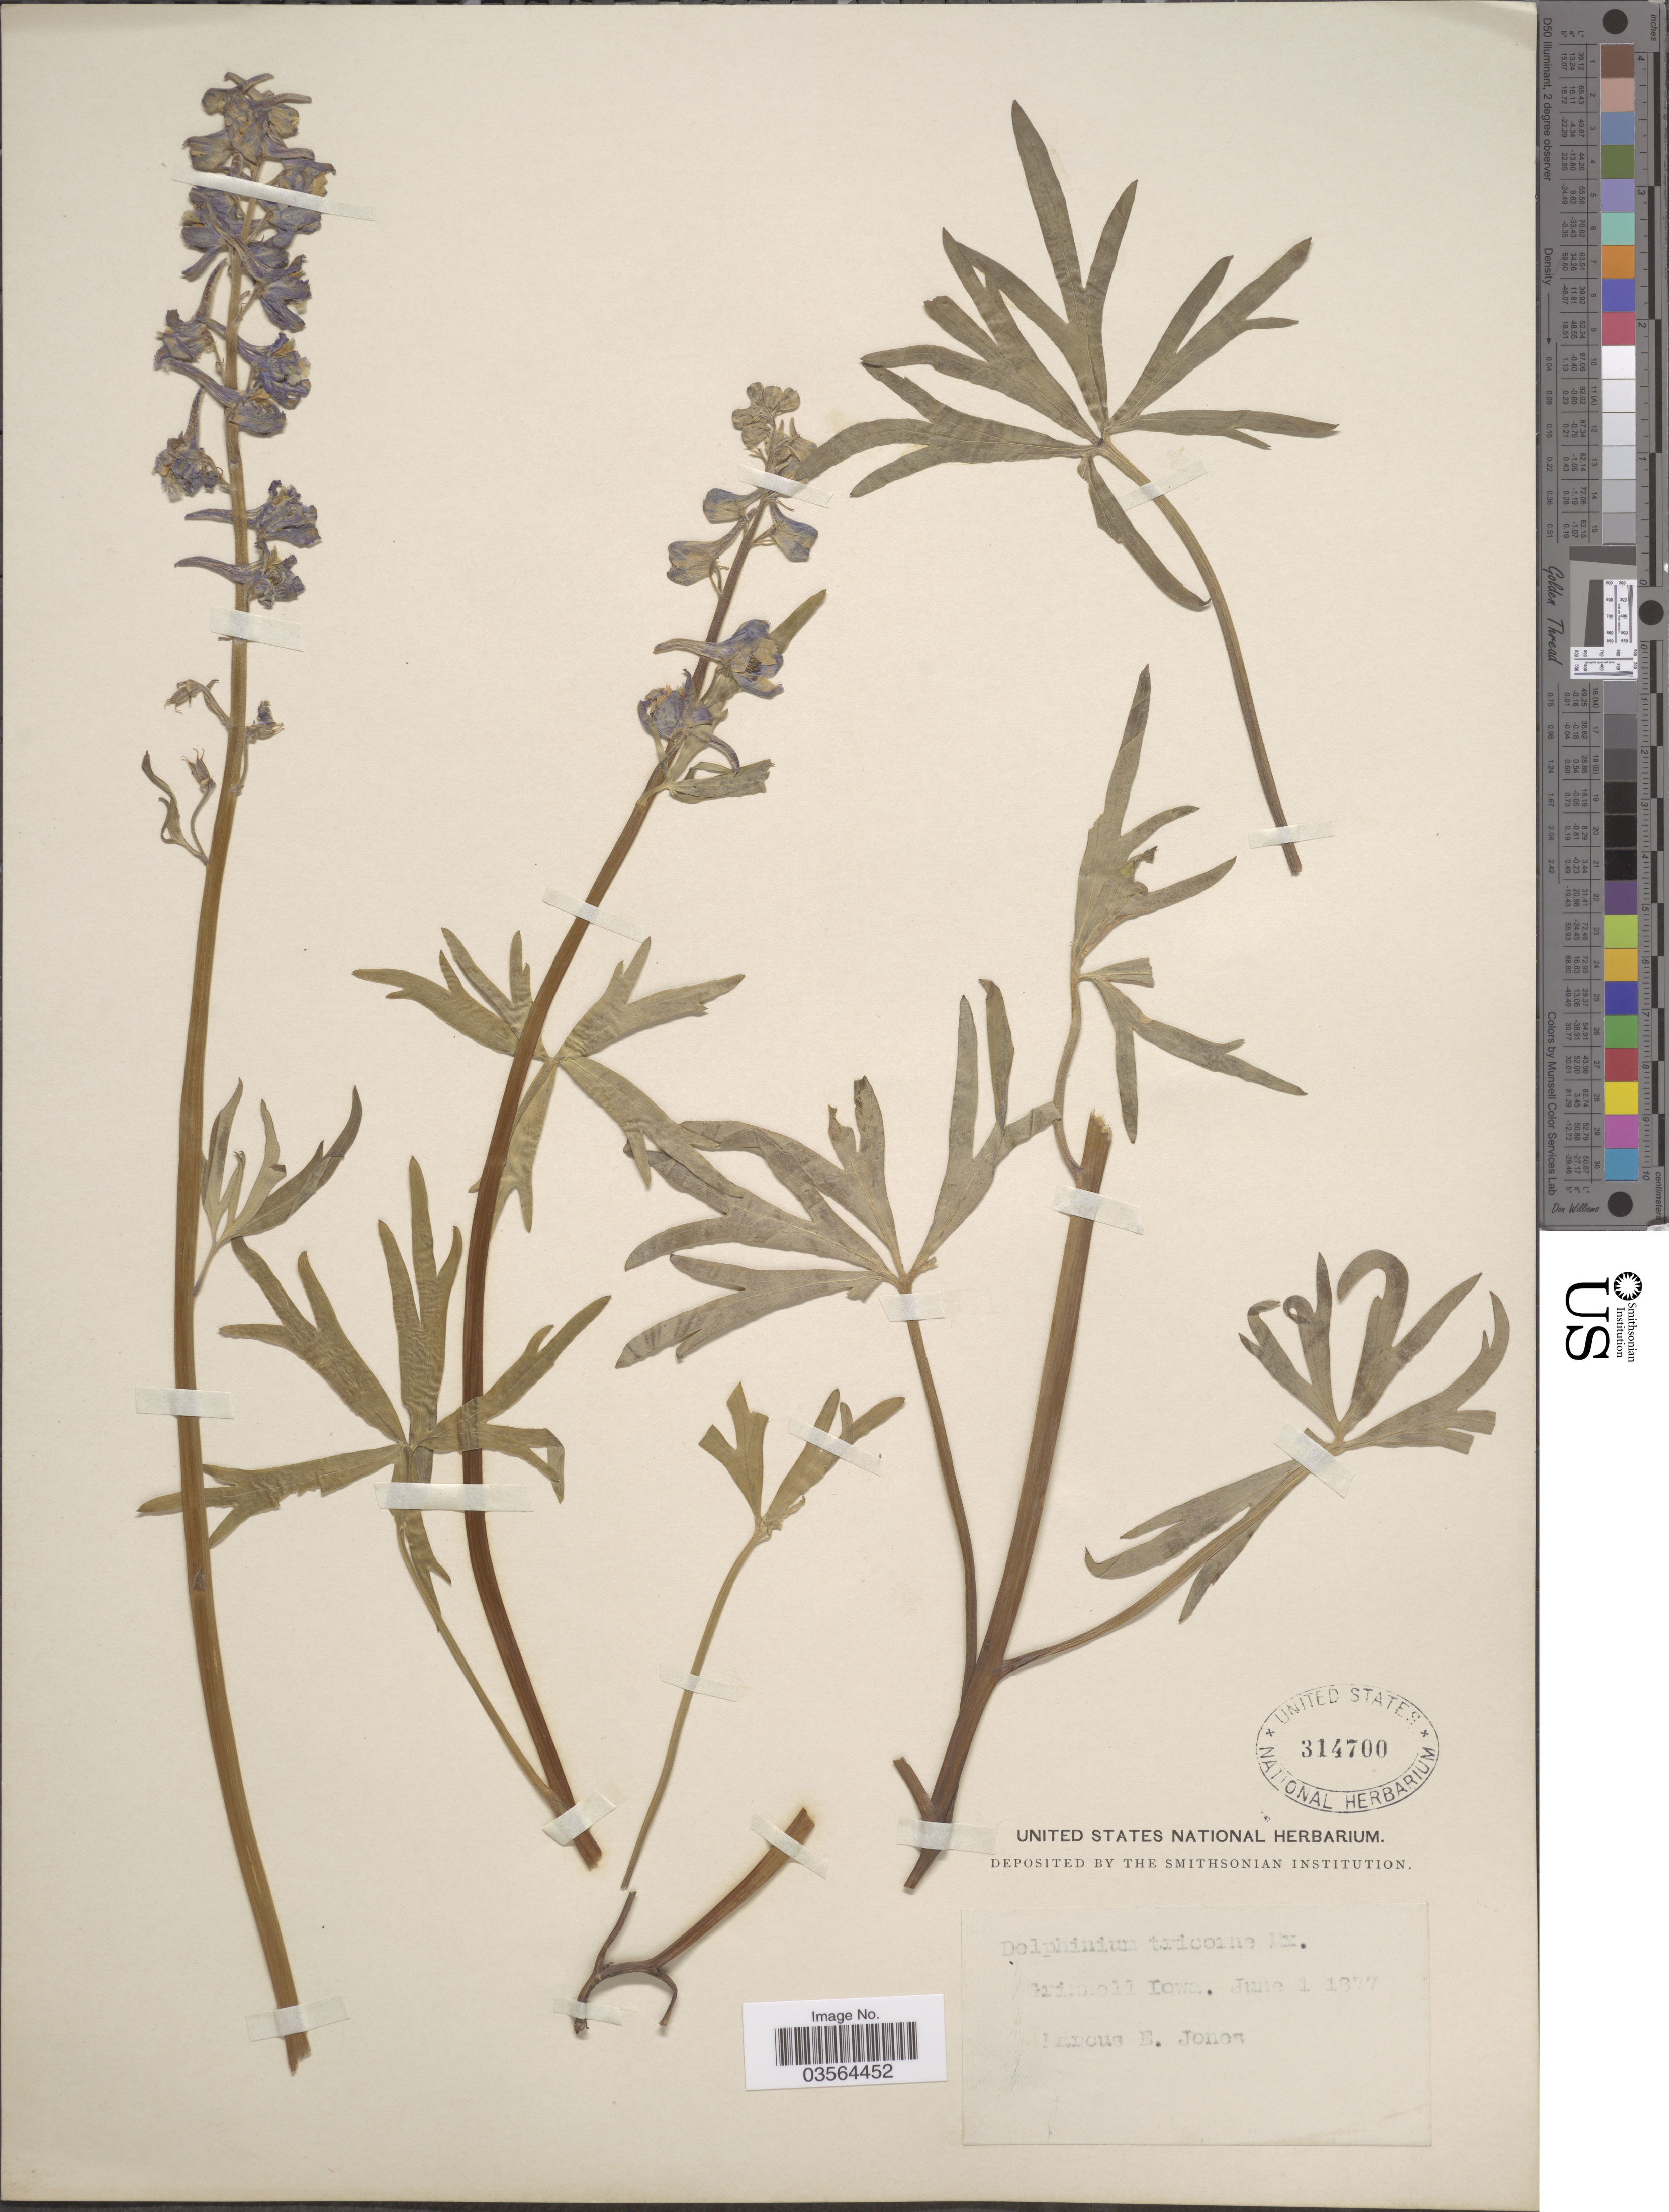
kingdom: Plantae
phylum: Tracheophyta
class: Magnoliopsida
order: Ranunculales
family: Ranunculaceae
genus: Delphinium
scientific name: Delphinium tricorne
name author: Michx.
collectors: M. E. Jones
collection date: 1877-06-01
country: United States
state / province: Iowa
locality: Grinnell.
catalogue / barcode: US 314700